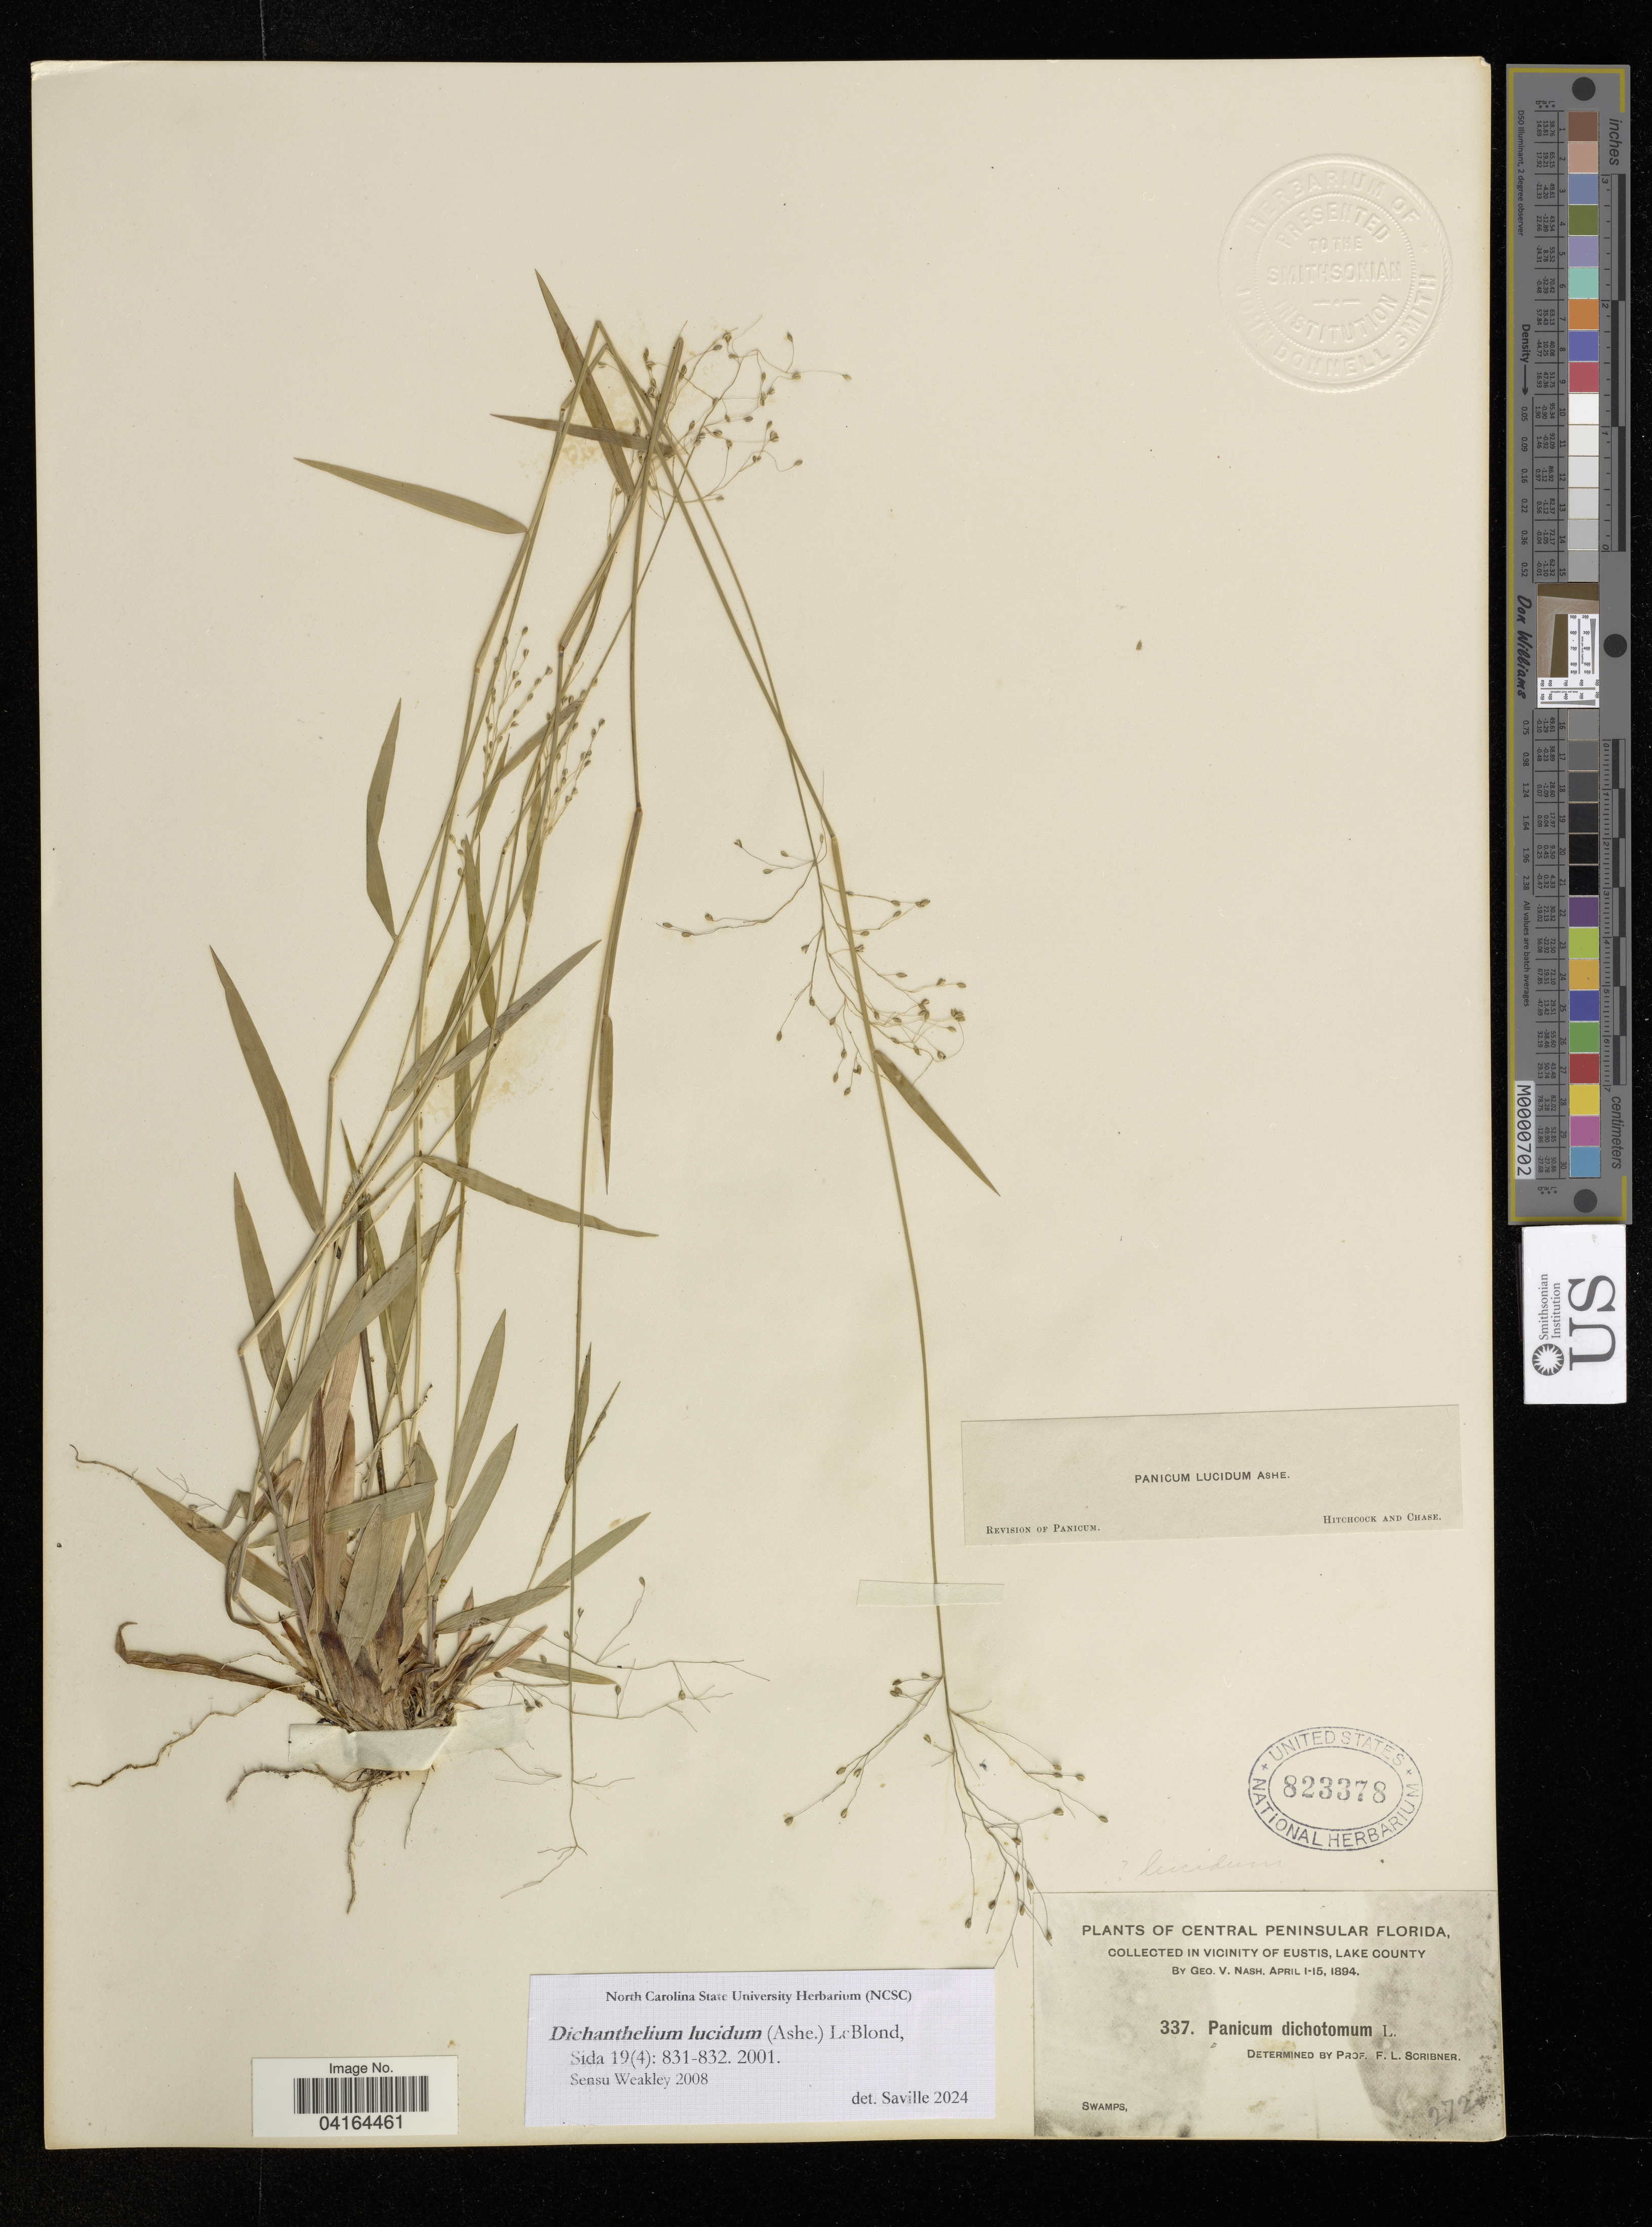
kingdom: Plantae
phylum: Tracheophyta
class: Liliopsida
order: Poales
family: Poaceae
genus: Dichanthelium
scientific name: Dichanthelium lucidum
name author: (Ashe) LeBlond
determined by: Saville, A. C., (NCSC), North Carolina State University (UNITED STATES)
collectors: G. V. Nash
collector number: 337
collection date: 1894-04-01/1894-04-15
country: United States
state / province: Florida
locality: Central Peninsular Florida, collected in vicinity of Eustis, Lake County.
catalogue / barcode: US 823378